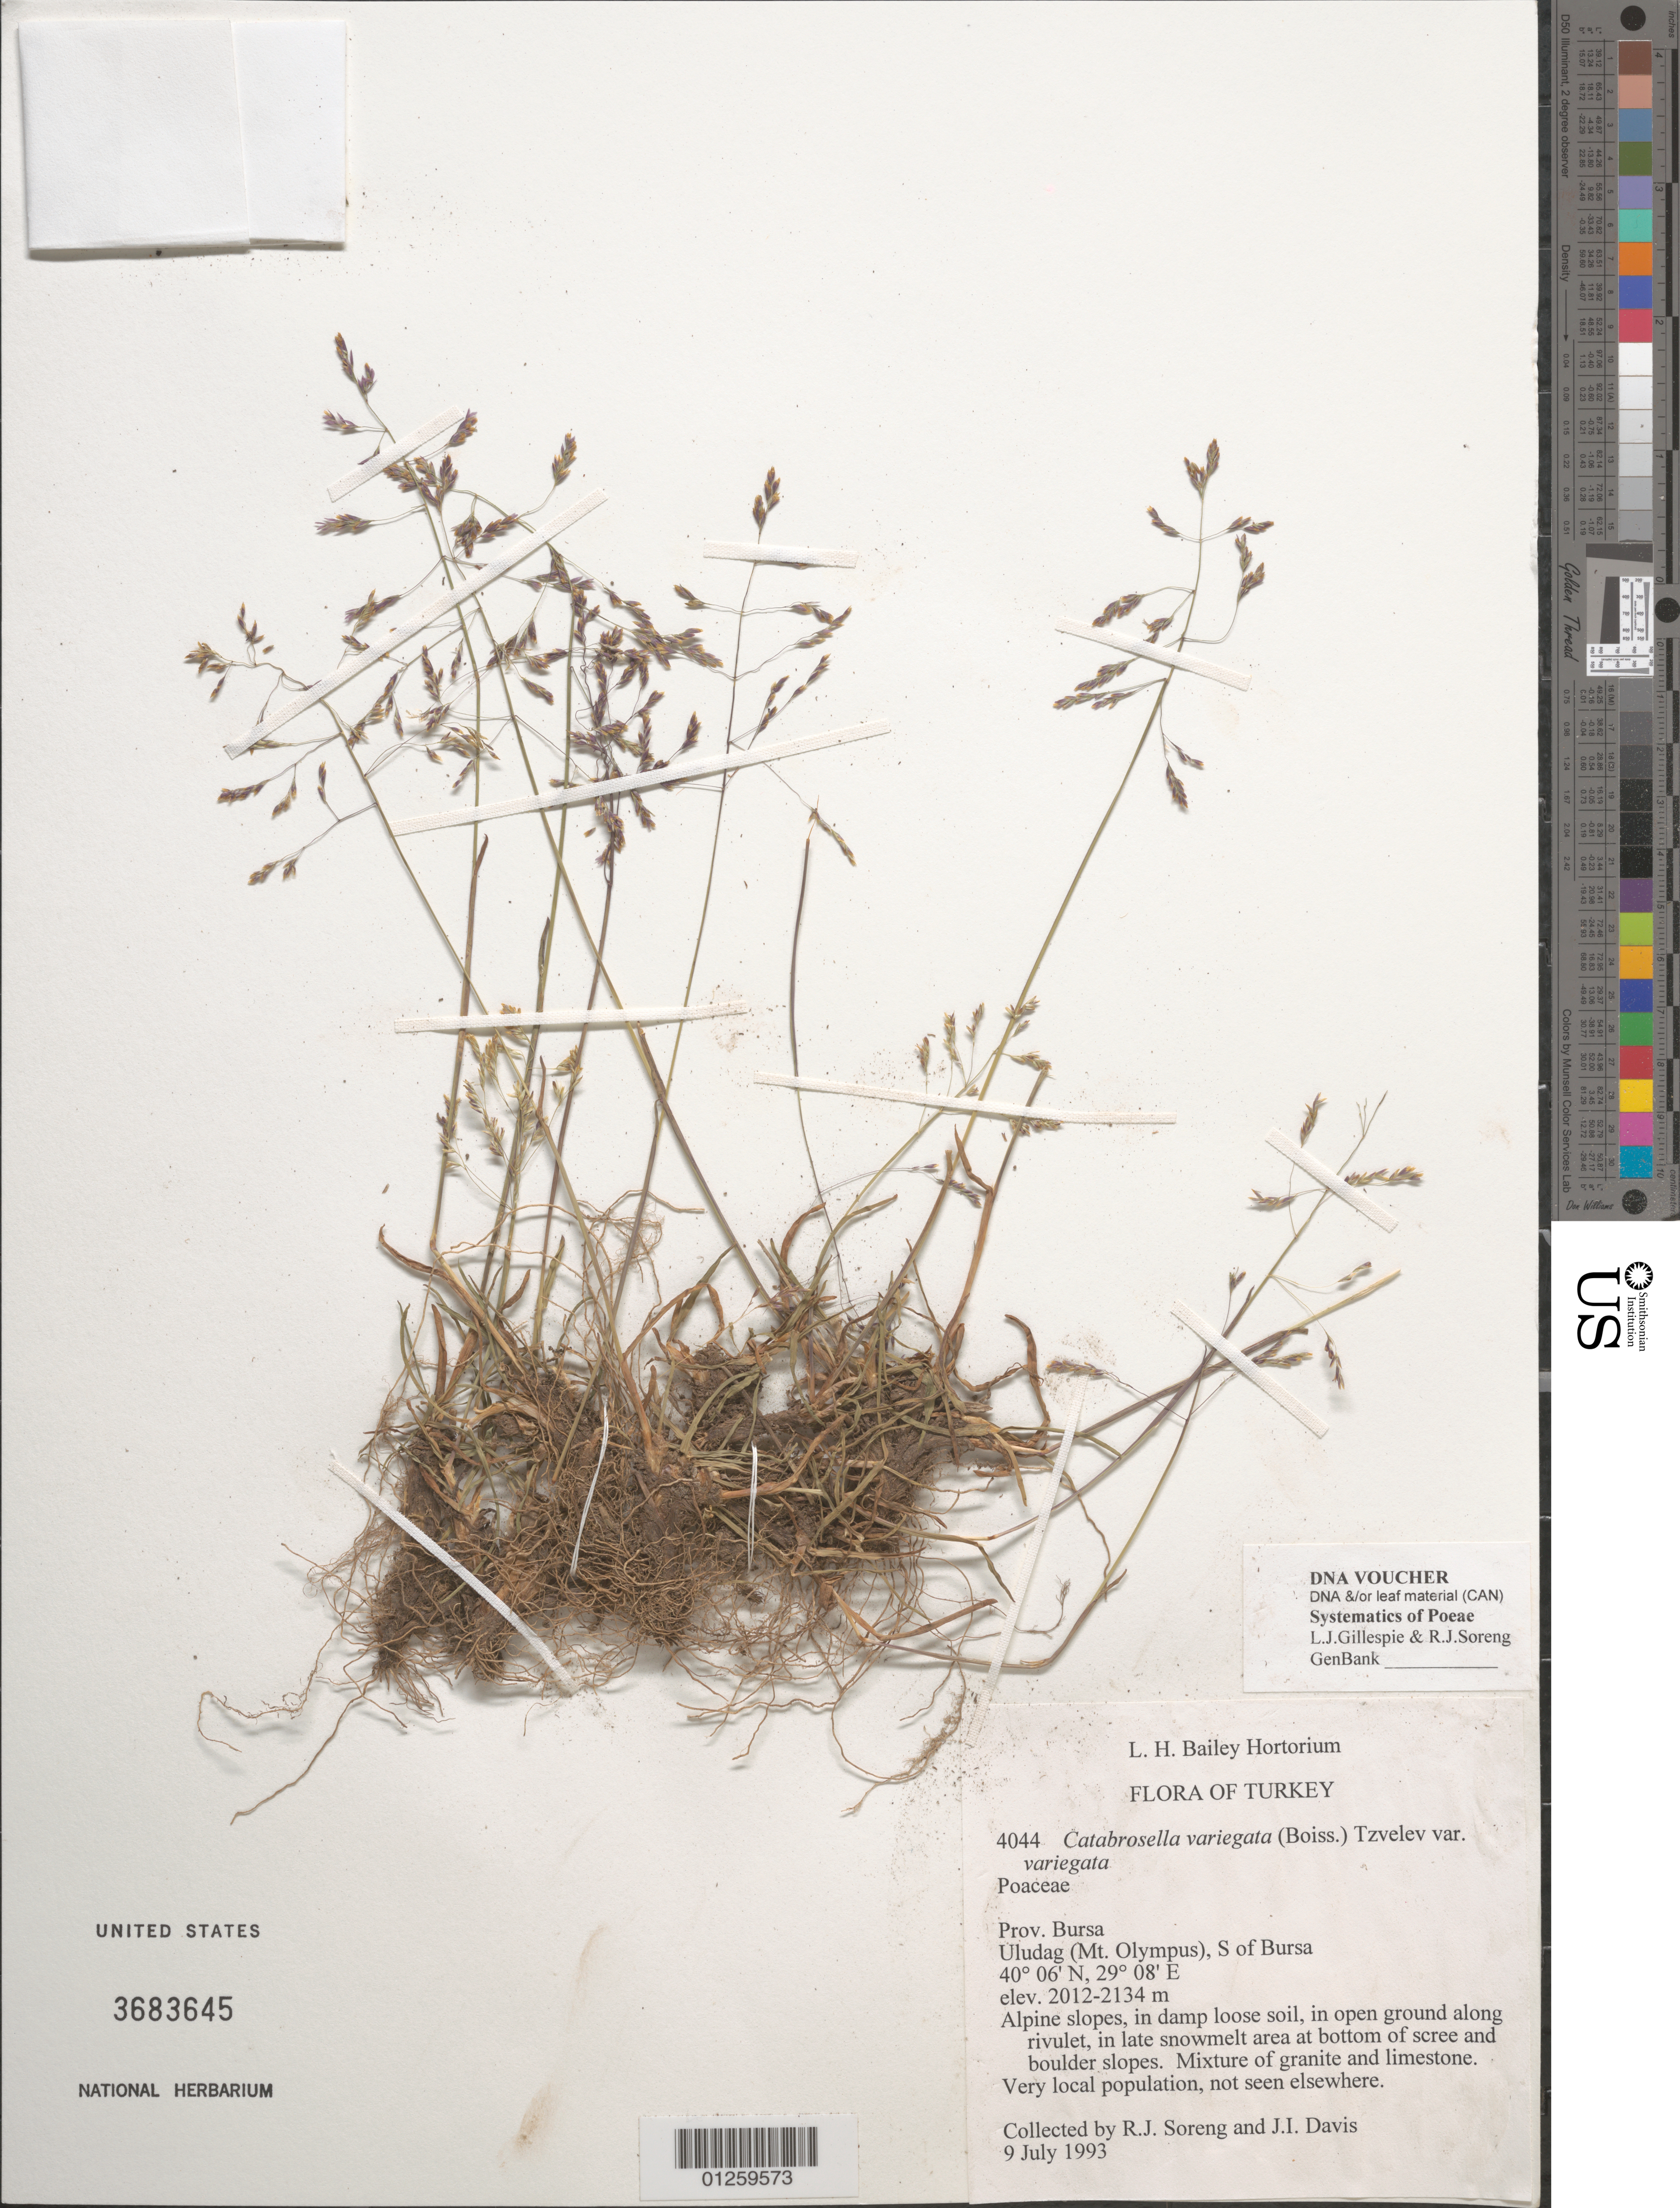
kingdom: Plantae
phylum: Tracheophyta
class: Liliopsida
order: Poales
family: Poaceae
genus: Catabrosella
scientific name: Catabrosella variegata var. variegata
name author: (Boiss.) Tzvelev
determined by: Soreng, Robert J., Research Associate (BOT), Smithsonian Institution - National Museum of Natural History (UNITED STATES)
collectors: R. J. Soreng & J. I. Davis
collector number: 4044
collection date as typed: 09 Jul 1993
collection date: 1993-07-09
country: Turkey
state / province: Bursa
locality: Ulu Dag (Olympus), SE of Bursa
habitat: Limestone and granite plateau along ridge and gentle slopes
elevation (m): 2012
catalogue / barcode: US 3683645